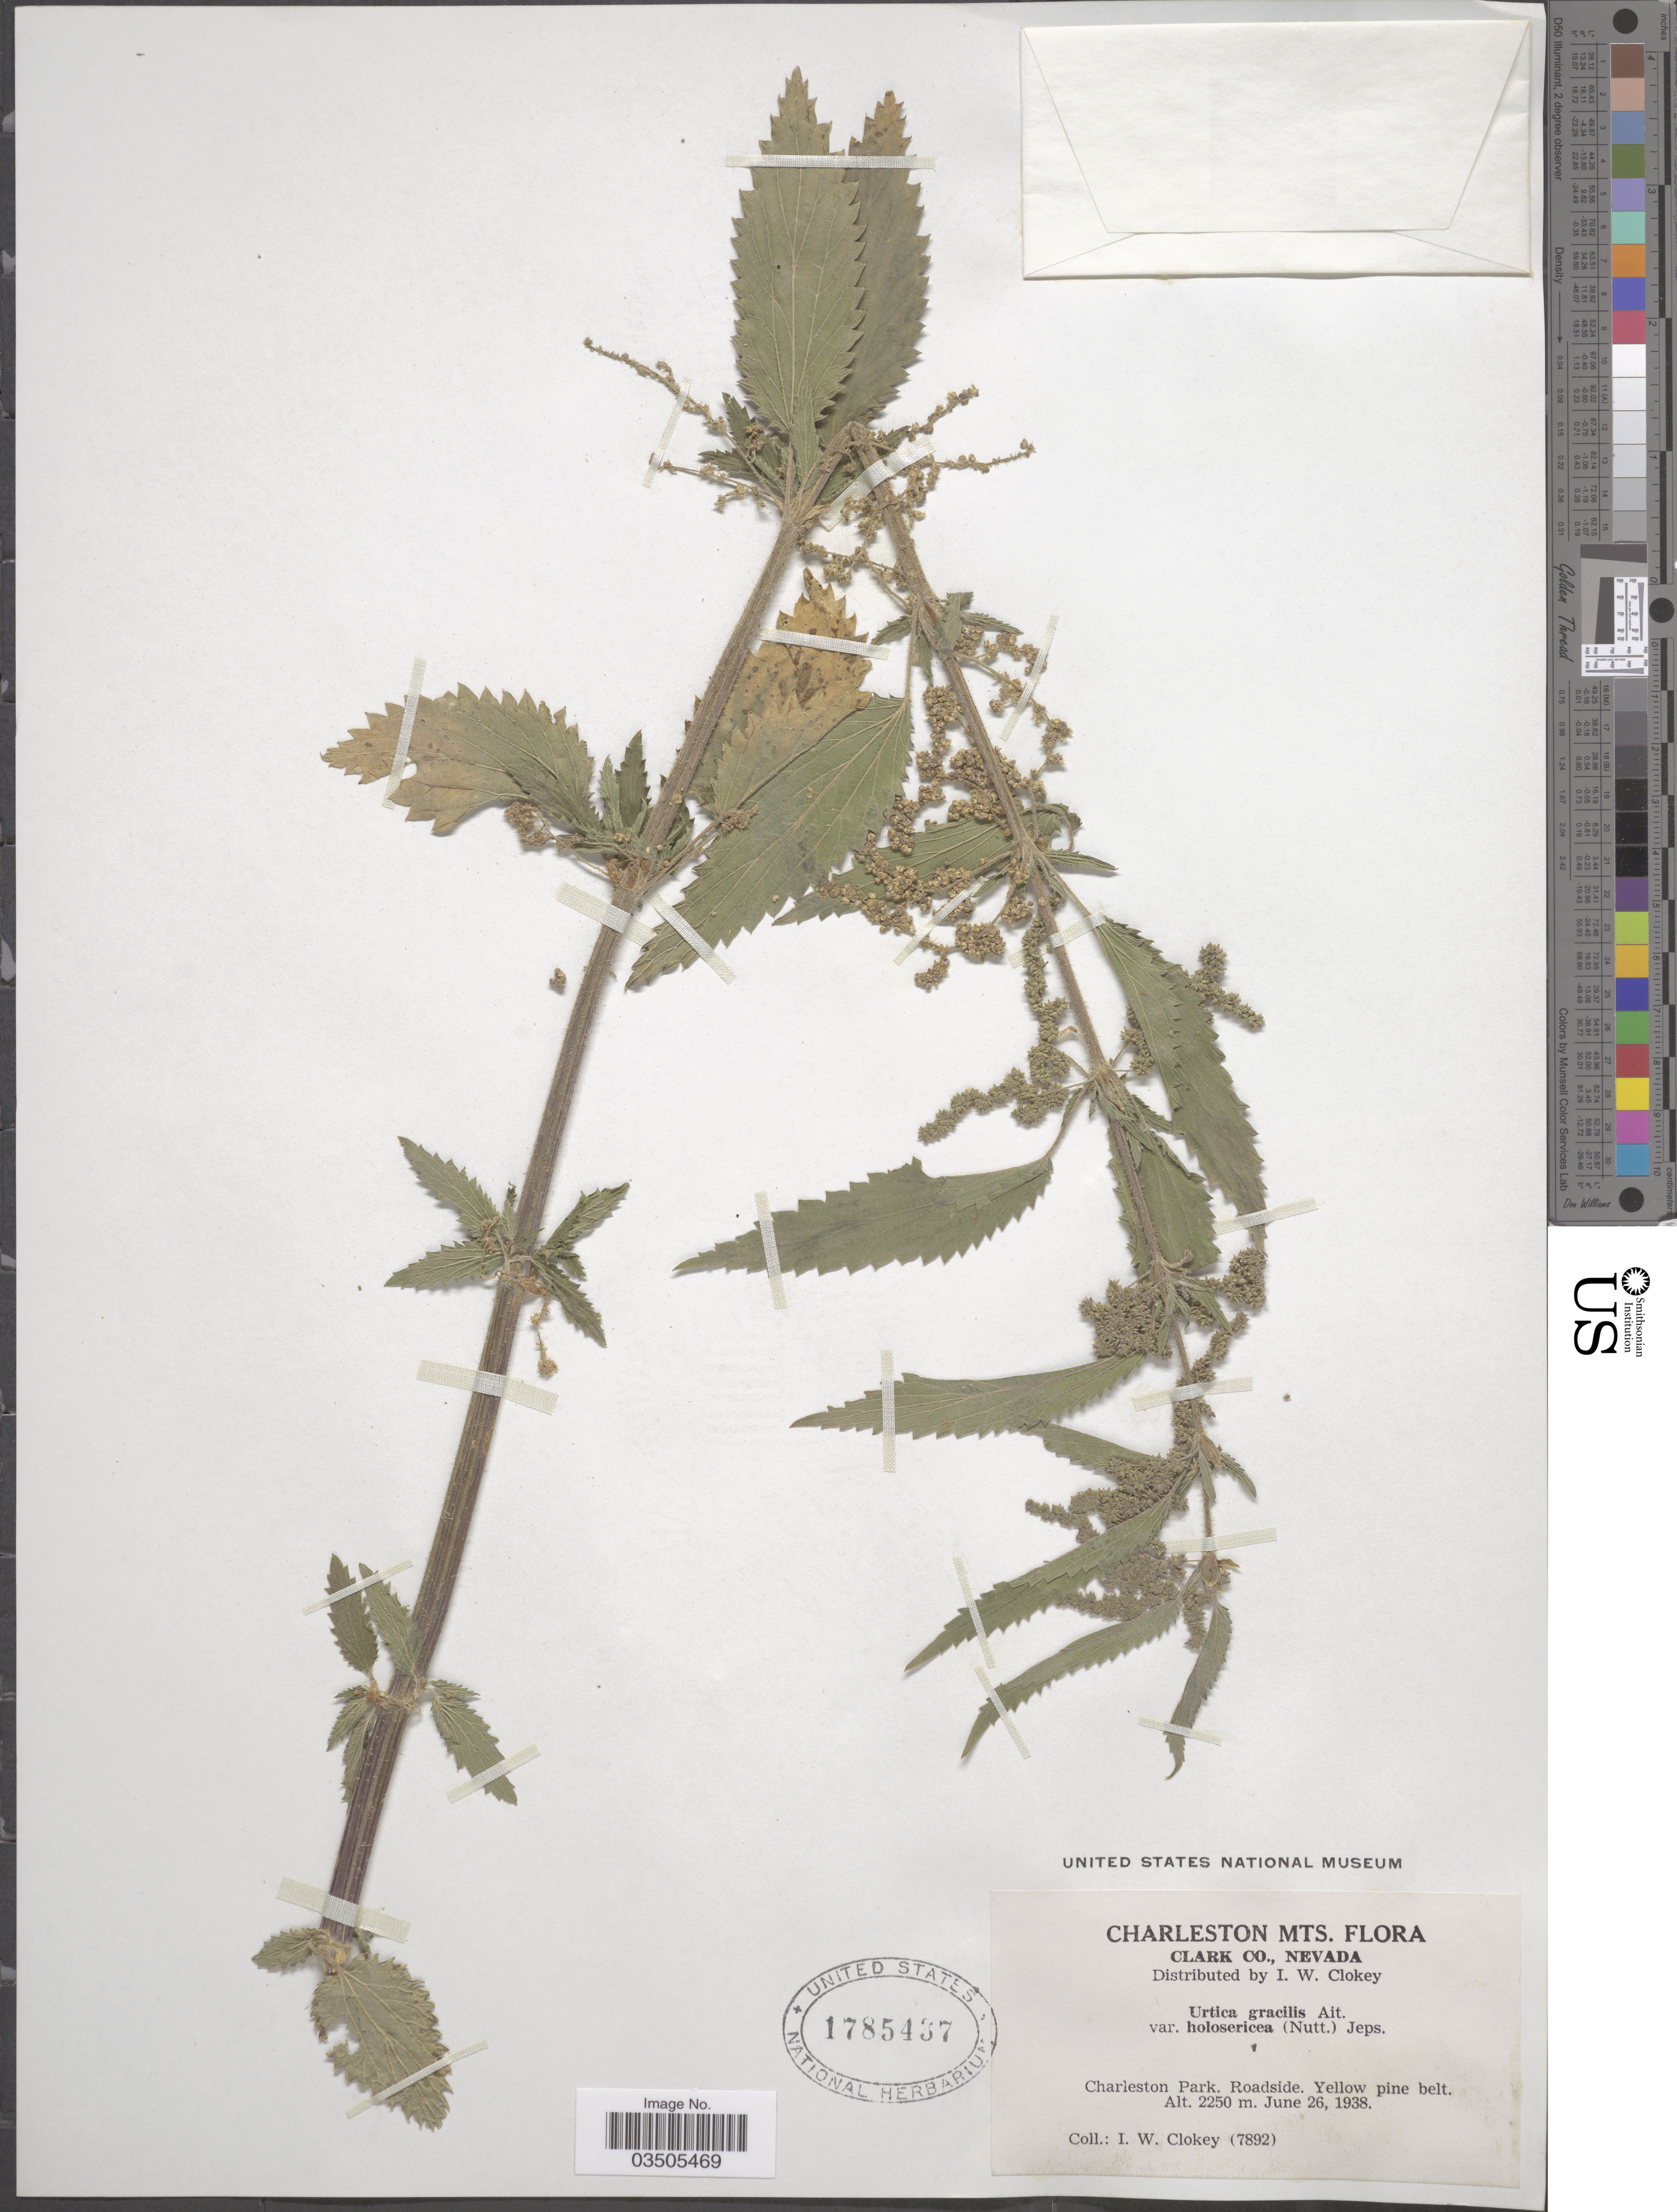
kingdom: Plantae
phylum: Tracheophyta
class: Magnoliopsida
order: Rosales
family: Urticaceae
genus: Urtica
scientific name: Urtica dioica subsp. holosericea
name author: (Nutt.) Thorne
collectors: I. W. Clokey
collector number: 7892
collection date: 1938-06-26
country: United States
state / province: Nevada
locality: Charleston Mts. Clark Co., Nevada. Charleston Park. Roadside, Yellow pine belt.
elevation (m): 2250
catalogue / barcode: US 1785437